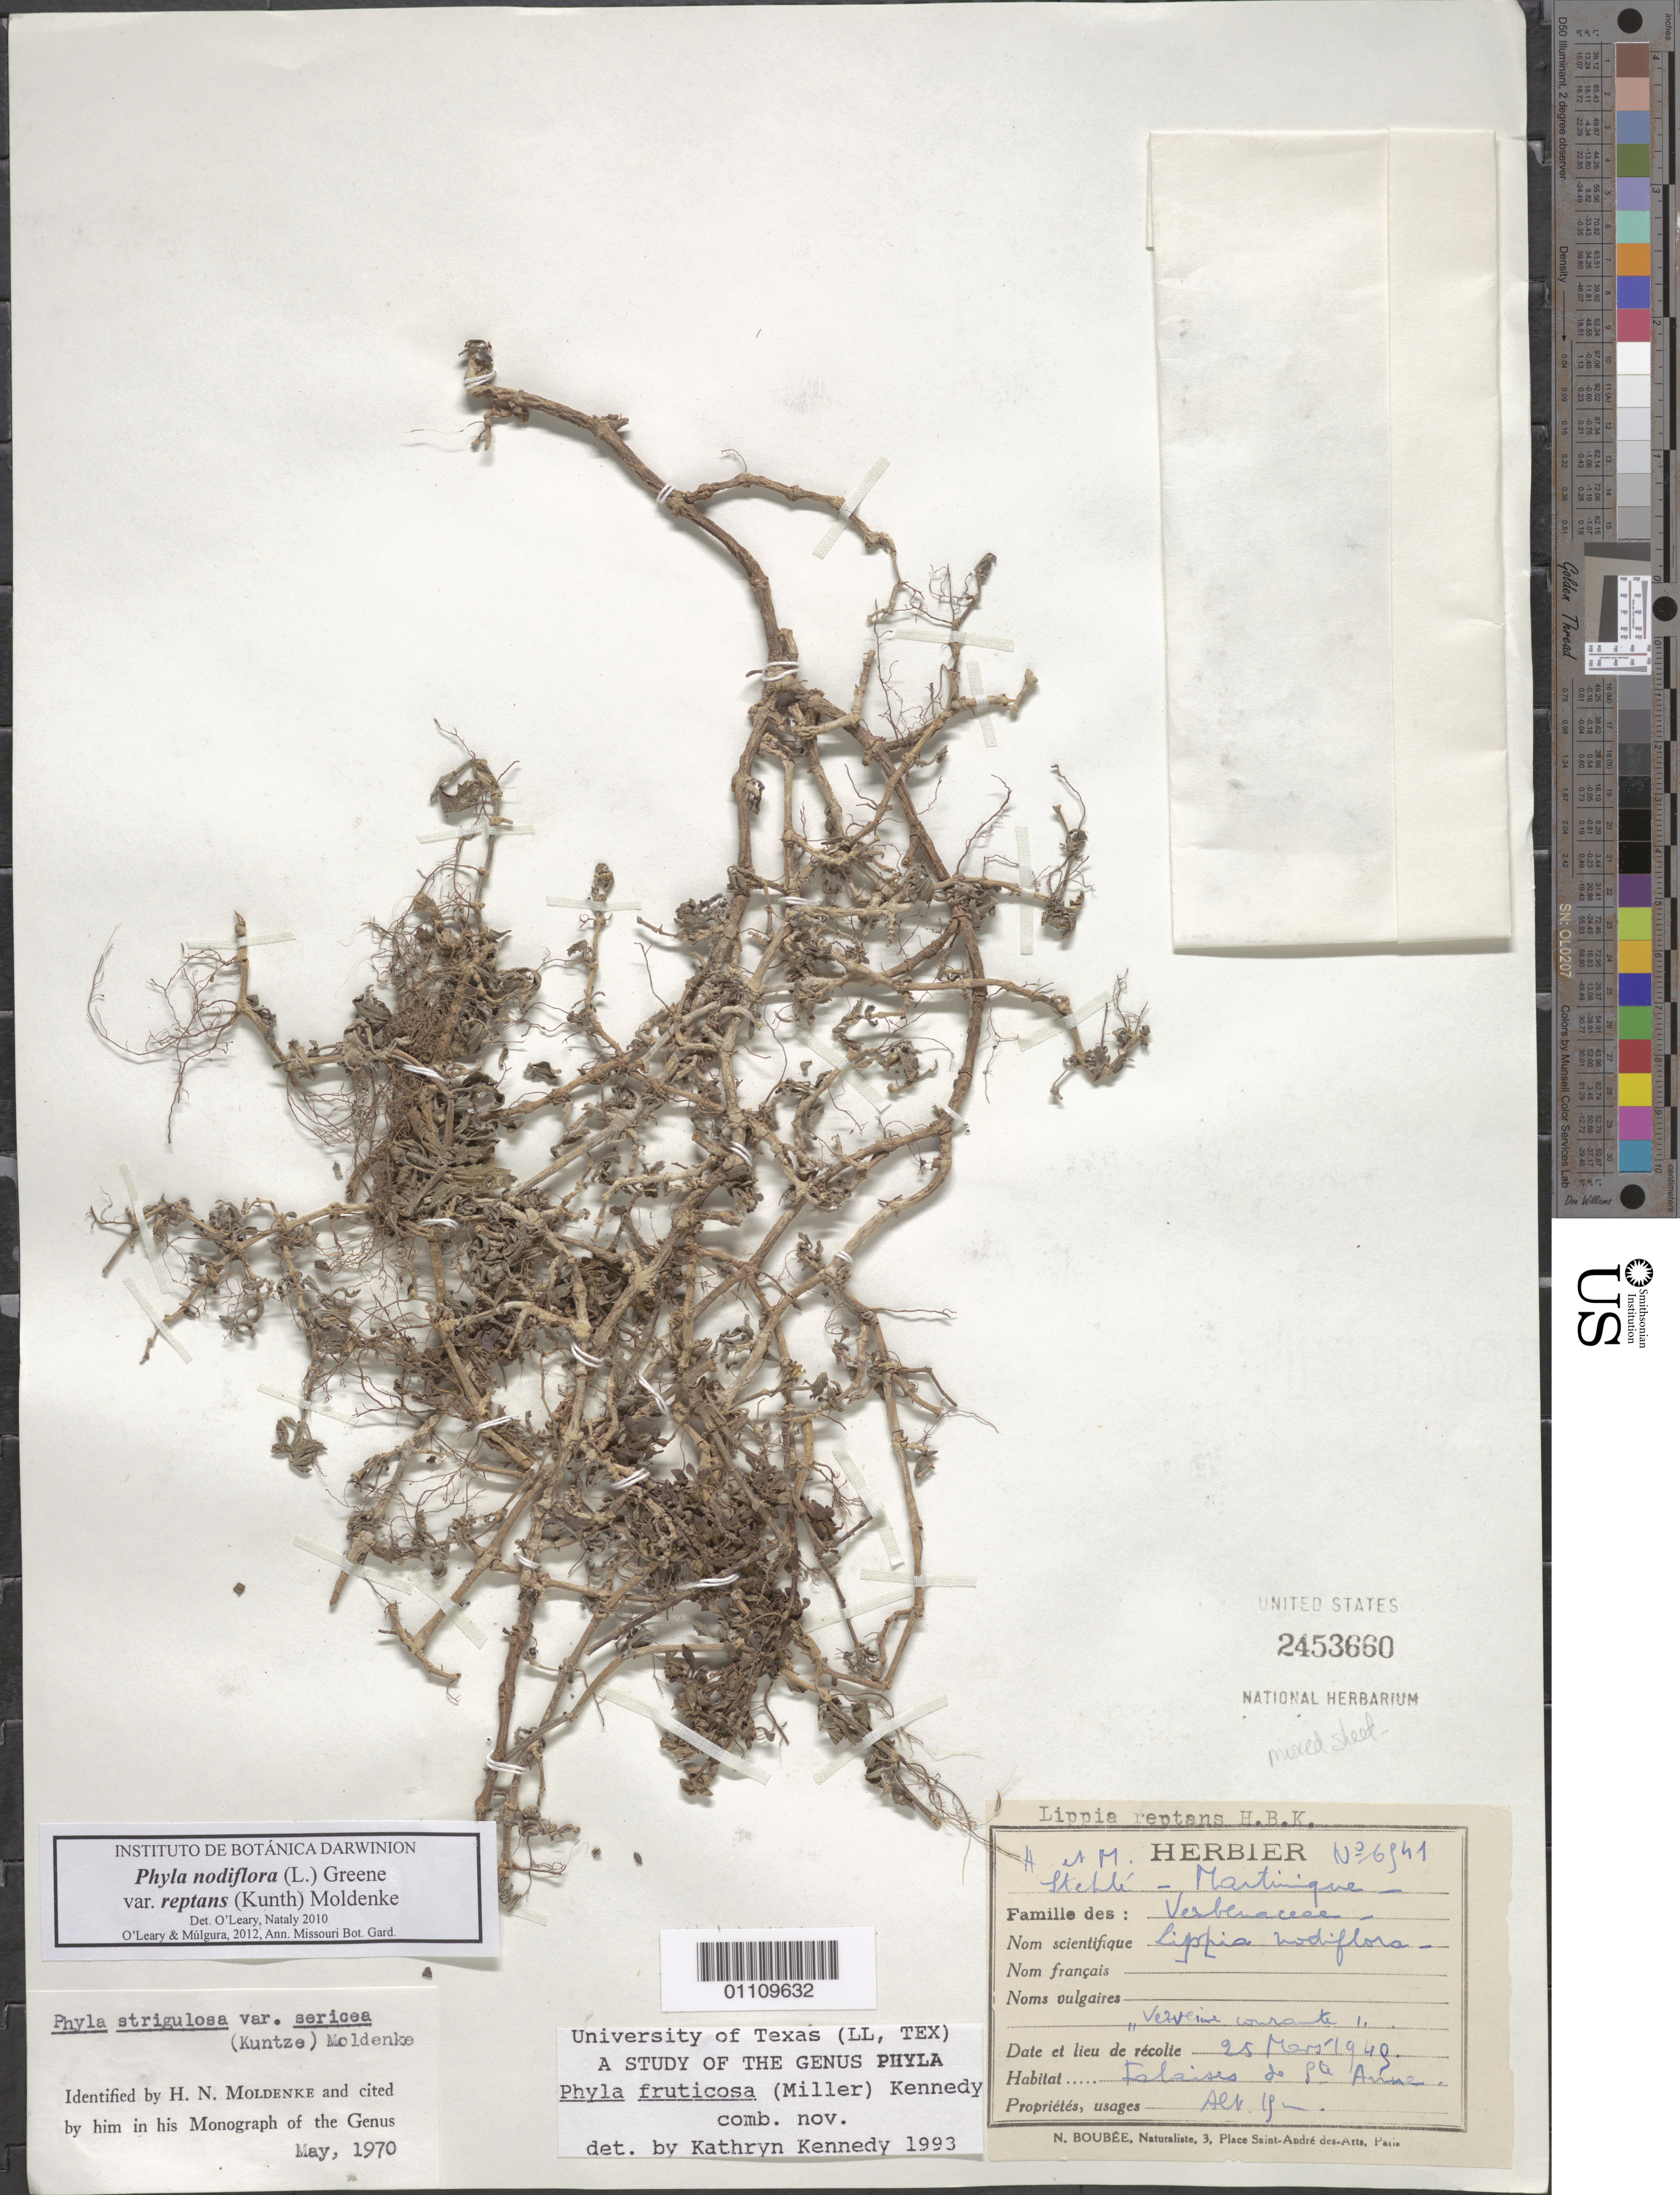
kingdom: Plantae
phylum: Tracheophyta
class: Magnoliopsida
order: Lamiales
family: Verbenaceae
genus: Phyla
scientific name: Phyla nodiflora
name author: (L.) Greene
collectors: H. Stehlé & M. Stehlé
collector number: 6541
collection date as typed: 25 Mar 1949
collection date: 1949-03-25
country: Martinique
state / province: Le Marin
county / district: Sainte-Anne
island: Martinique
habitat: Falaises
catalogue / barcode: US 2453660